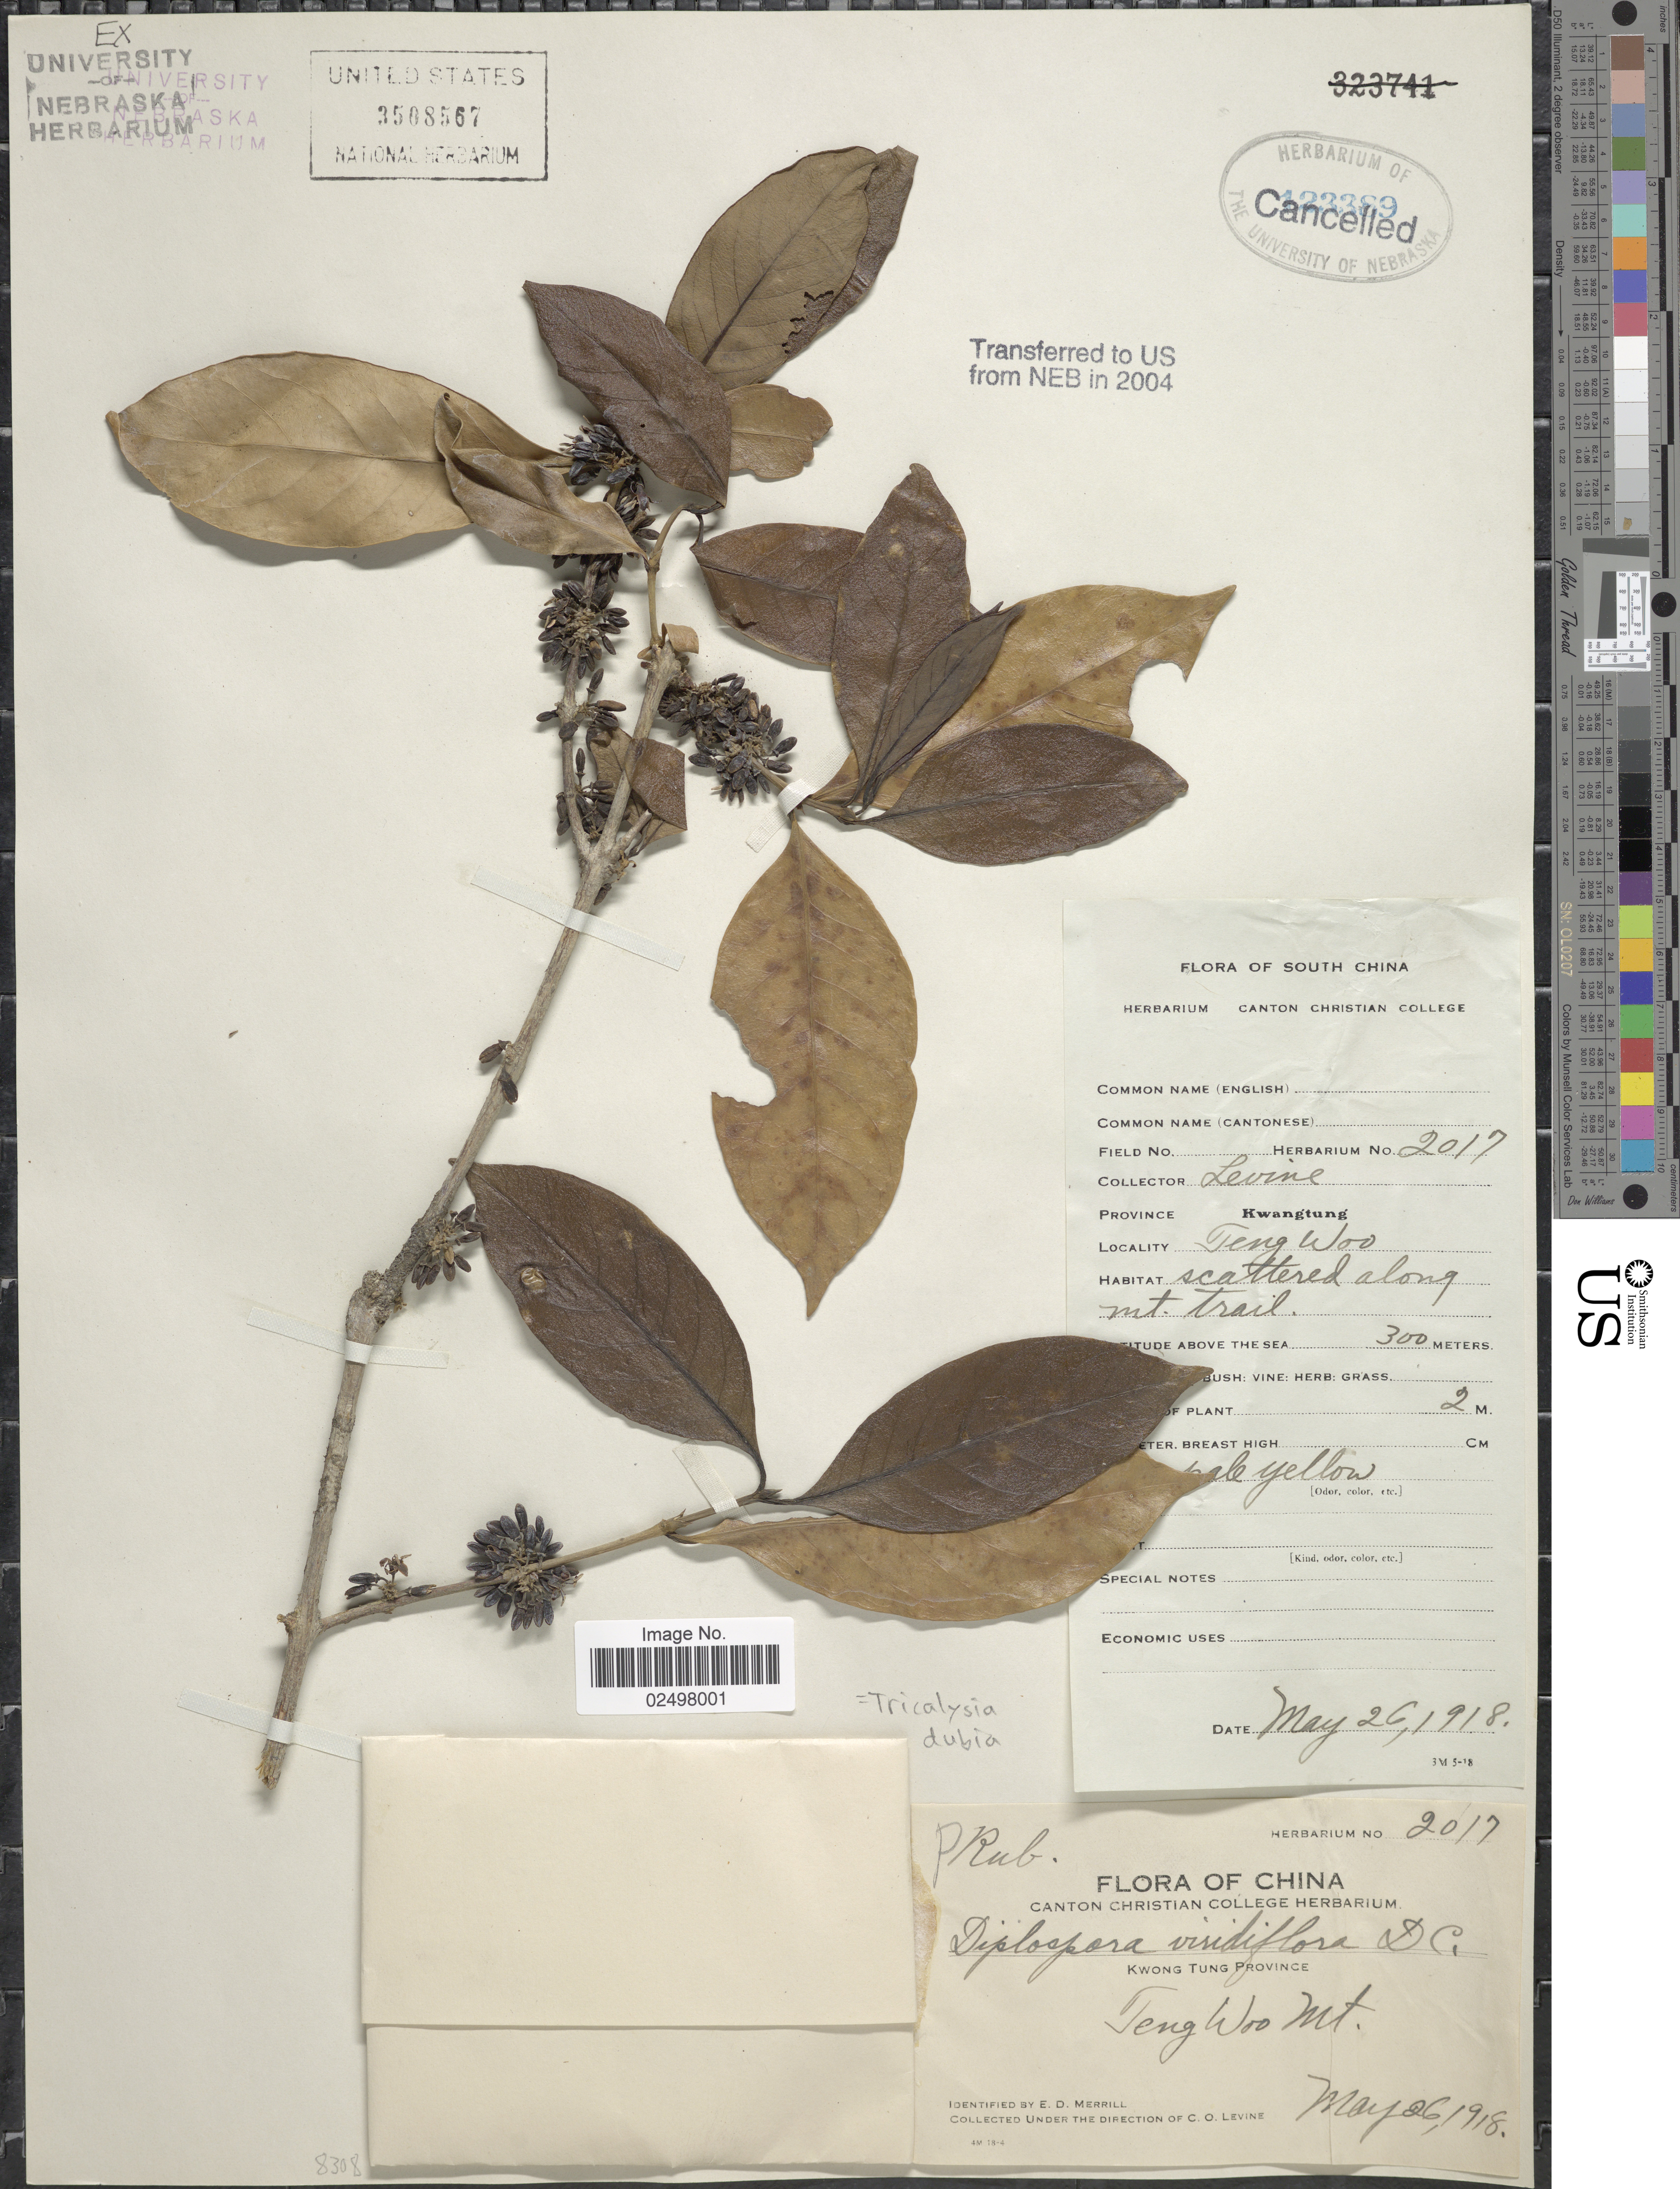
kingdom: Plantae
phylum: Tracheophyta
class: Magnoliopsida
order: Gentianales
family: Rubiaceae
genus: Tricalysia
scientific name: Tricalysia dubia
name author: (Lindl.) Ohwi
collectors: C. O. Levine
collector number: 2017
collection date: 1918-05-26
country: China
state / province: Guangdong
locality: Kwong Tung Province, Kwangtung, Teng Woo Mt., along mt. trail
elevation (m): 300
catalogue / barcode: US 3508567